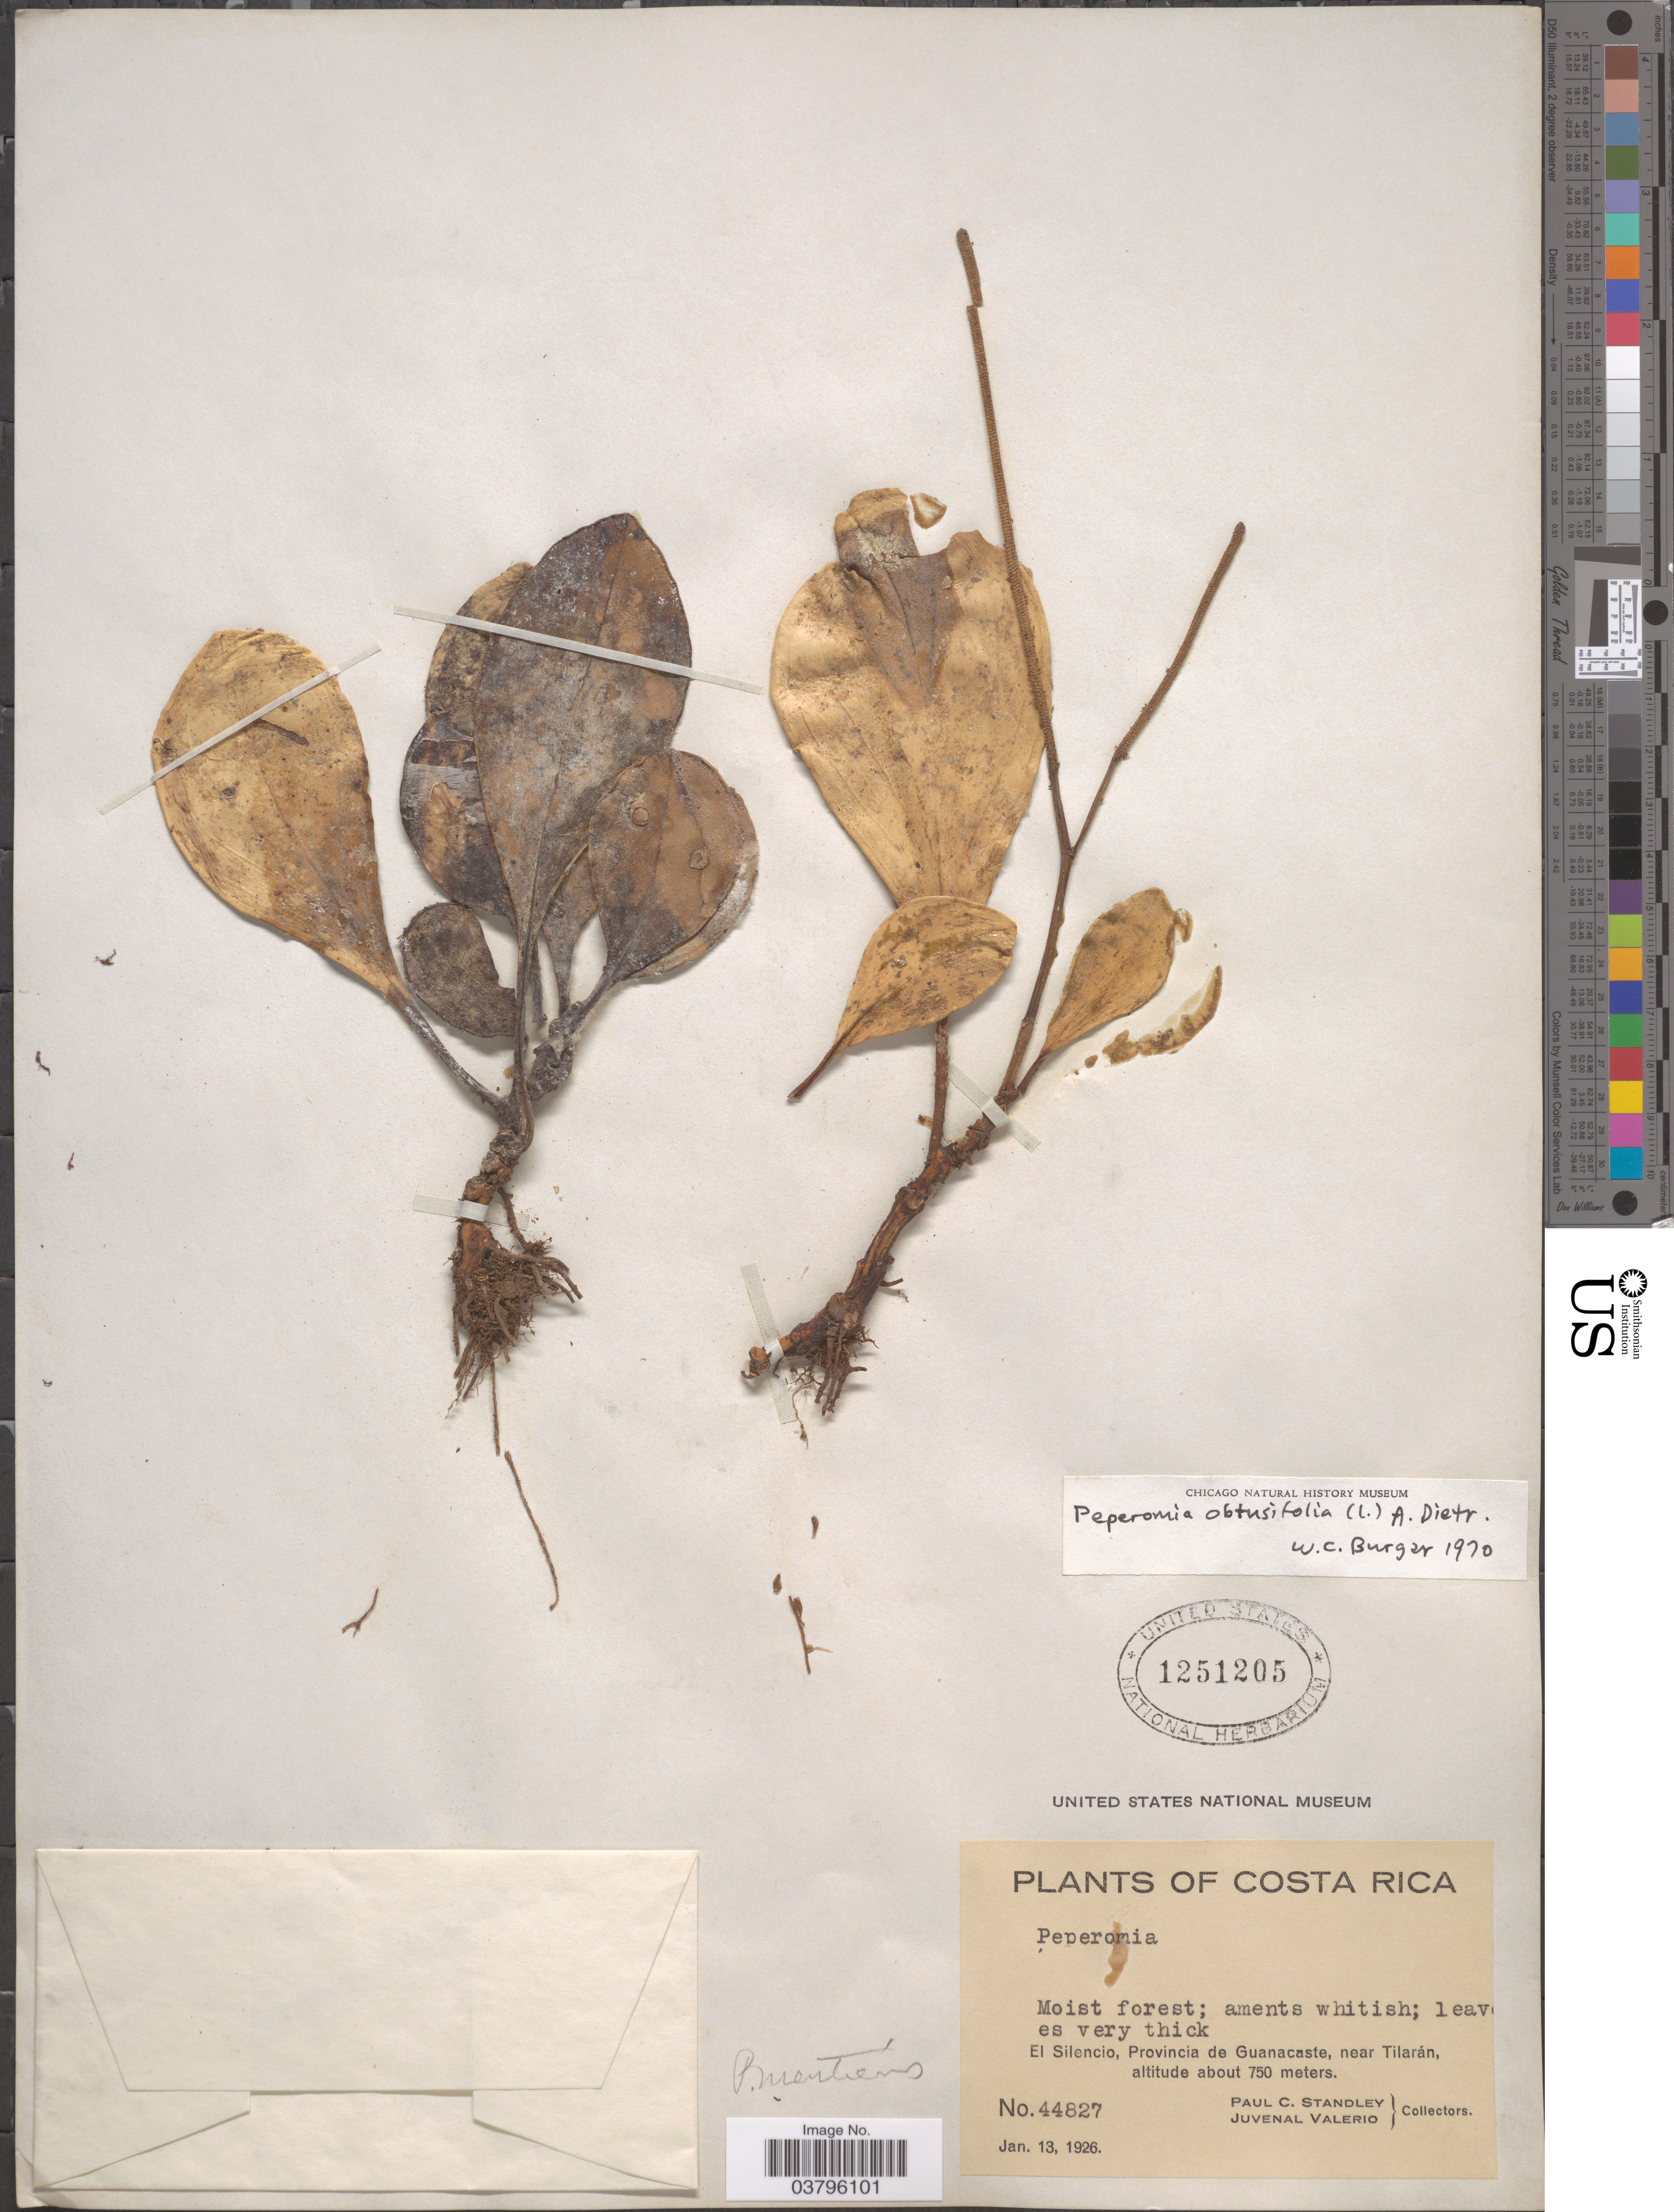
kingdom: Plantae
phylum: Tracheophyta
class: Magnoliopsida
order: Piperales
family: Piperaceae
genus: Peperomia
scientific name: Peperomia obtusifolia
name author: (L.) A. Dietr.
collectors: P. C. Standley & J. Valerio R.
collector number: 44827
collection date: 1926-01-13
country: Costa Rica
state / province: Guanacaste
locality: El Silencio, near Tilarán.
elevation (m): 750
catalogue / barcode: US 1251205